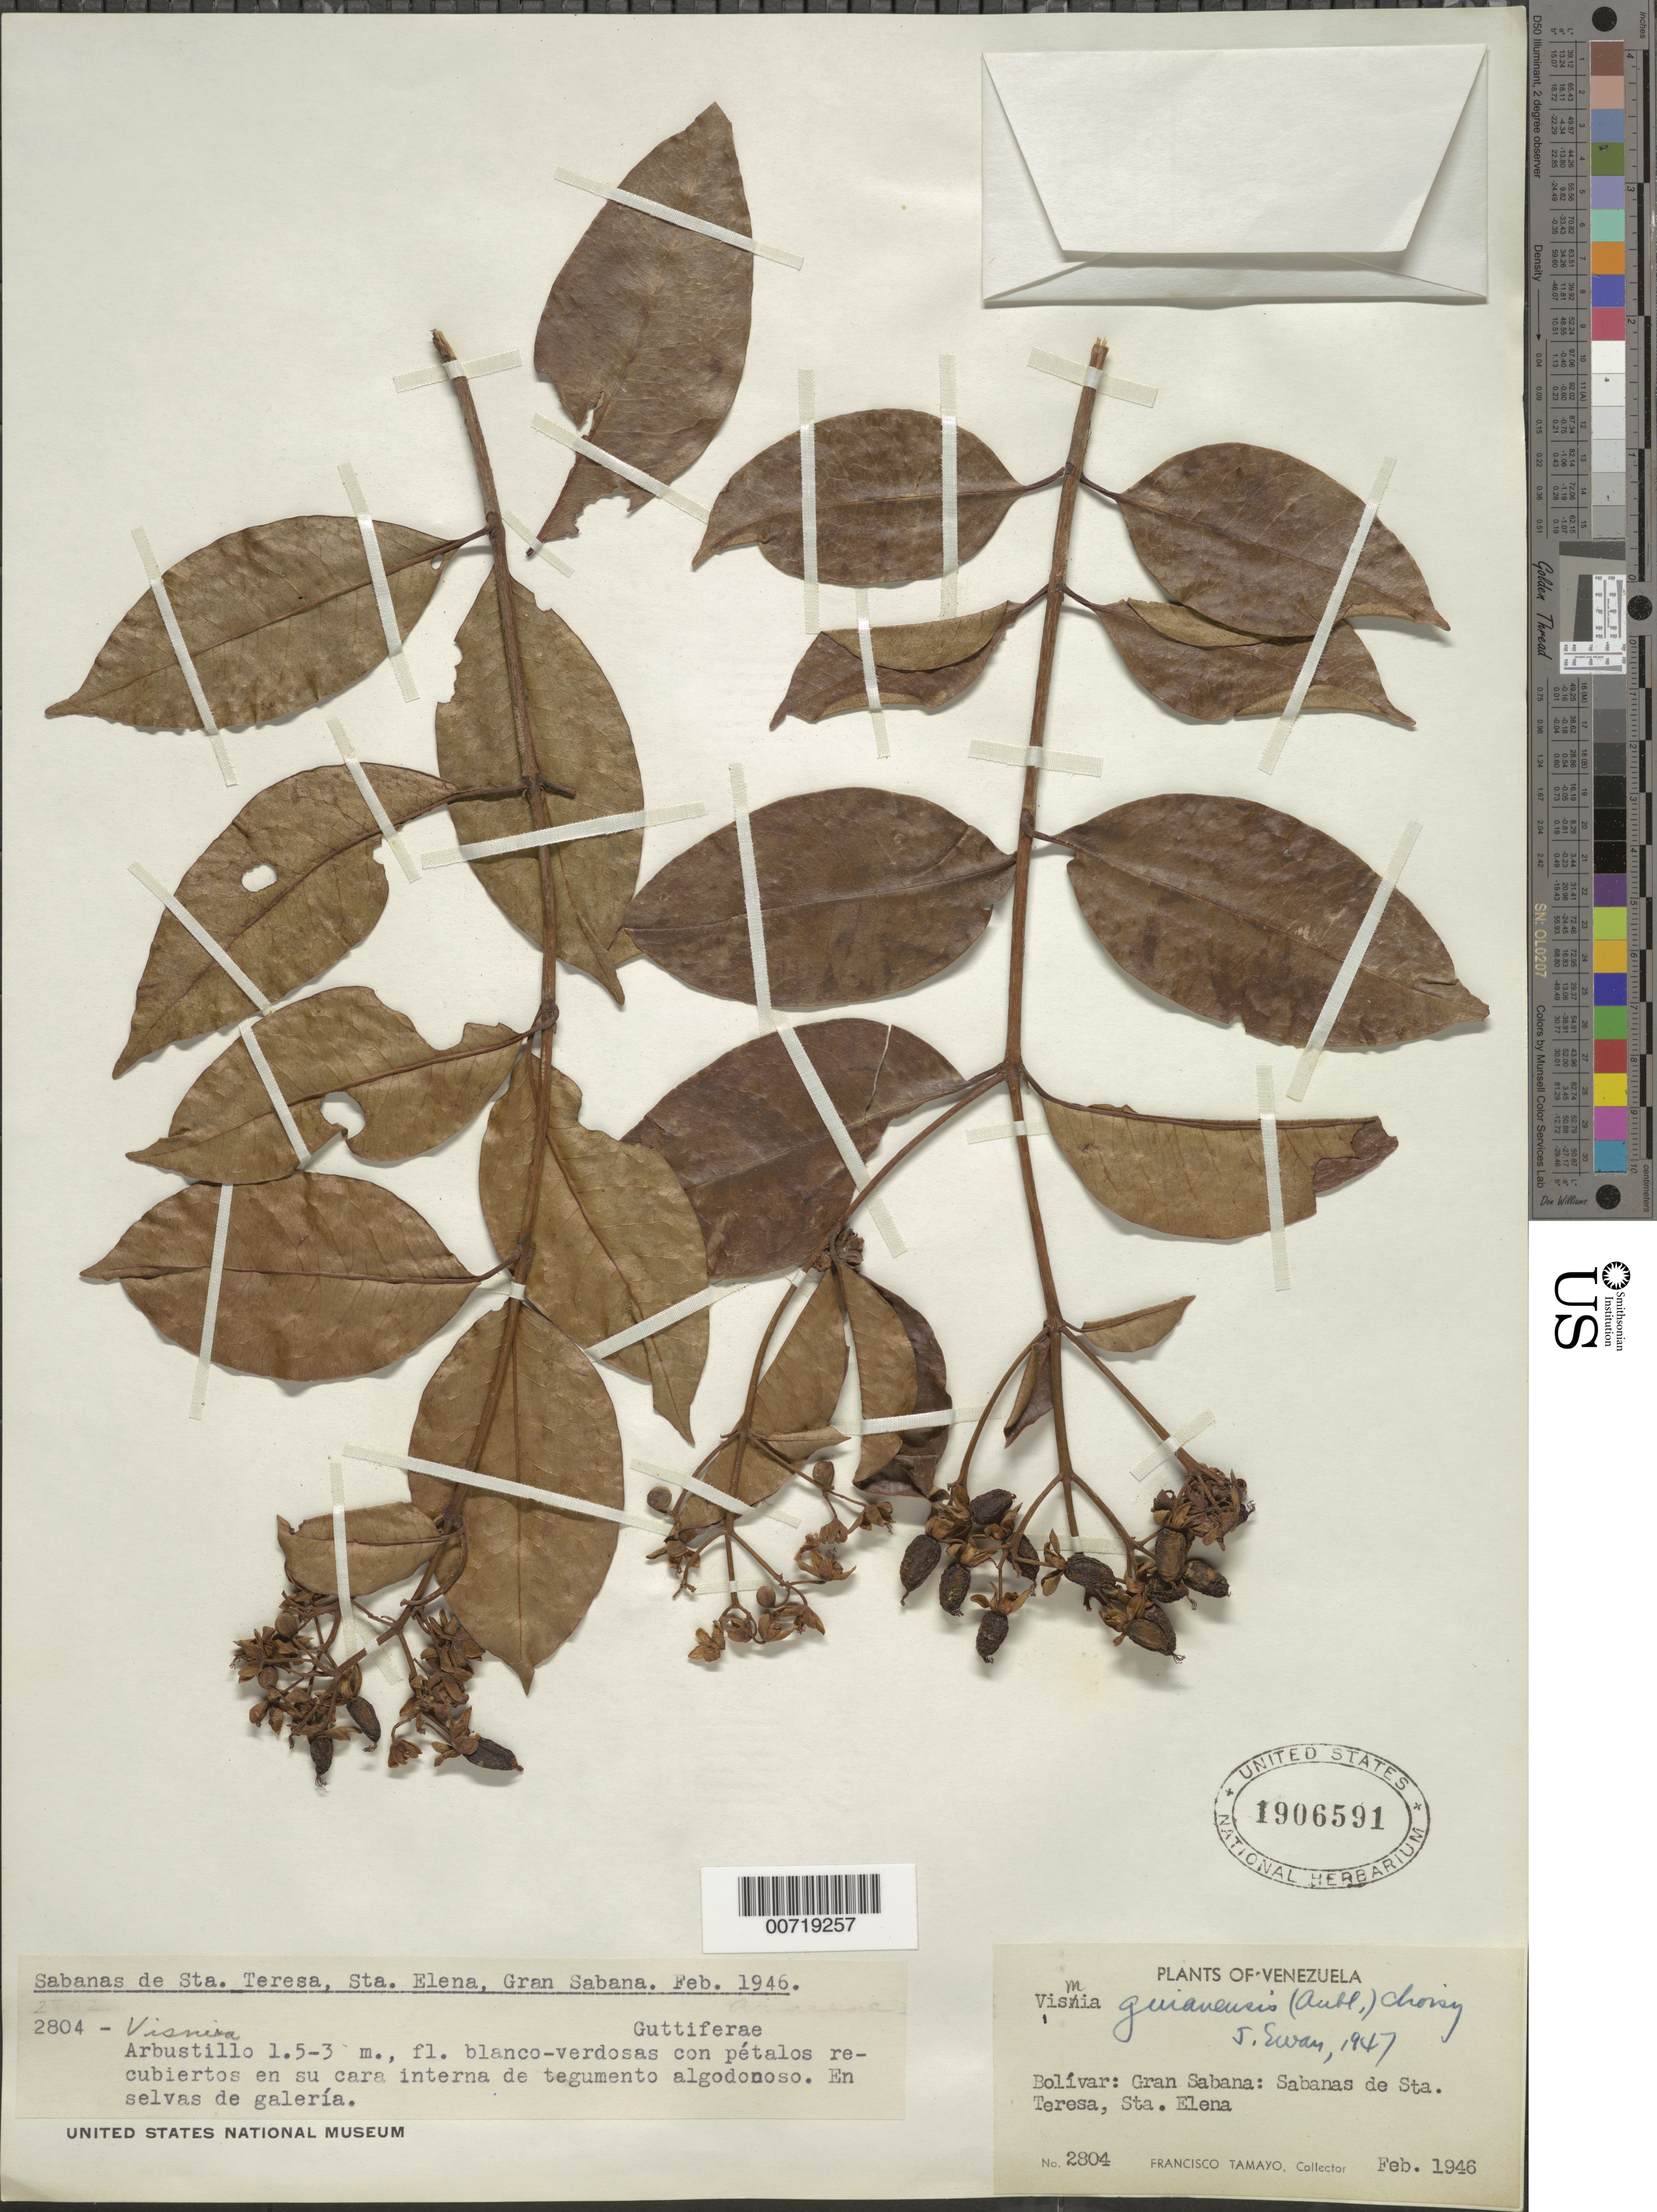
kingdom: Plantae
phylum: Tracheophyta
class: Magnoliopsida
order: Malpighiales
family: Hypericaceae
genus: Vismia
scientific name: Vismia guianensis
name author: (Aubl.) Pers.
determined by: Ewan, J. A.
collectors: F. Tamayo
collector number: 2804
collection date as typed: Feb-46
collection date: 1946-02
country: Venezuela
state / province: Bolívar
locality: Gran Sabana, Sta. Teresa, Sta. Elena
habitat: Gallery forest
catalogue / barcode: US 1906591